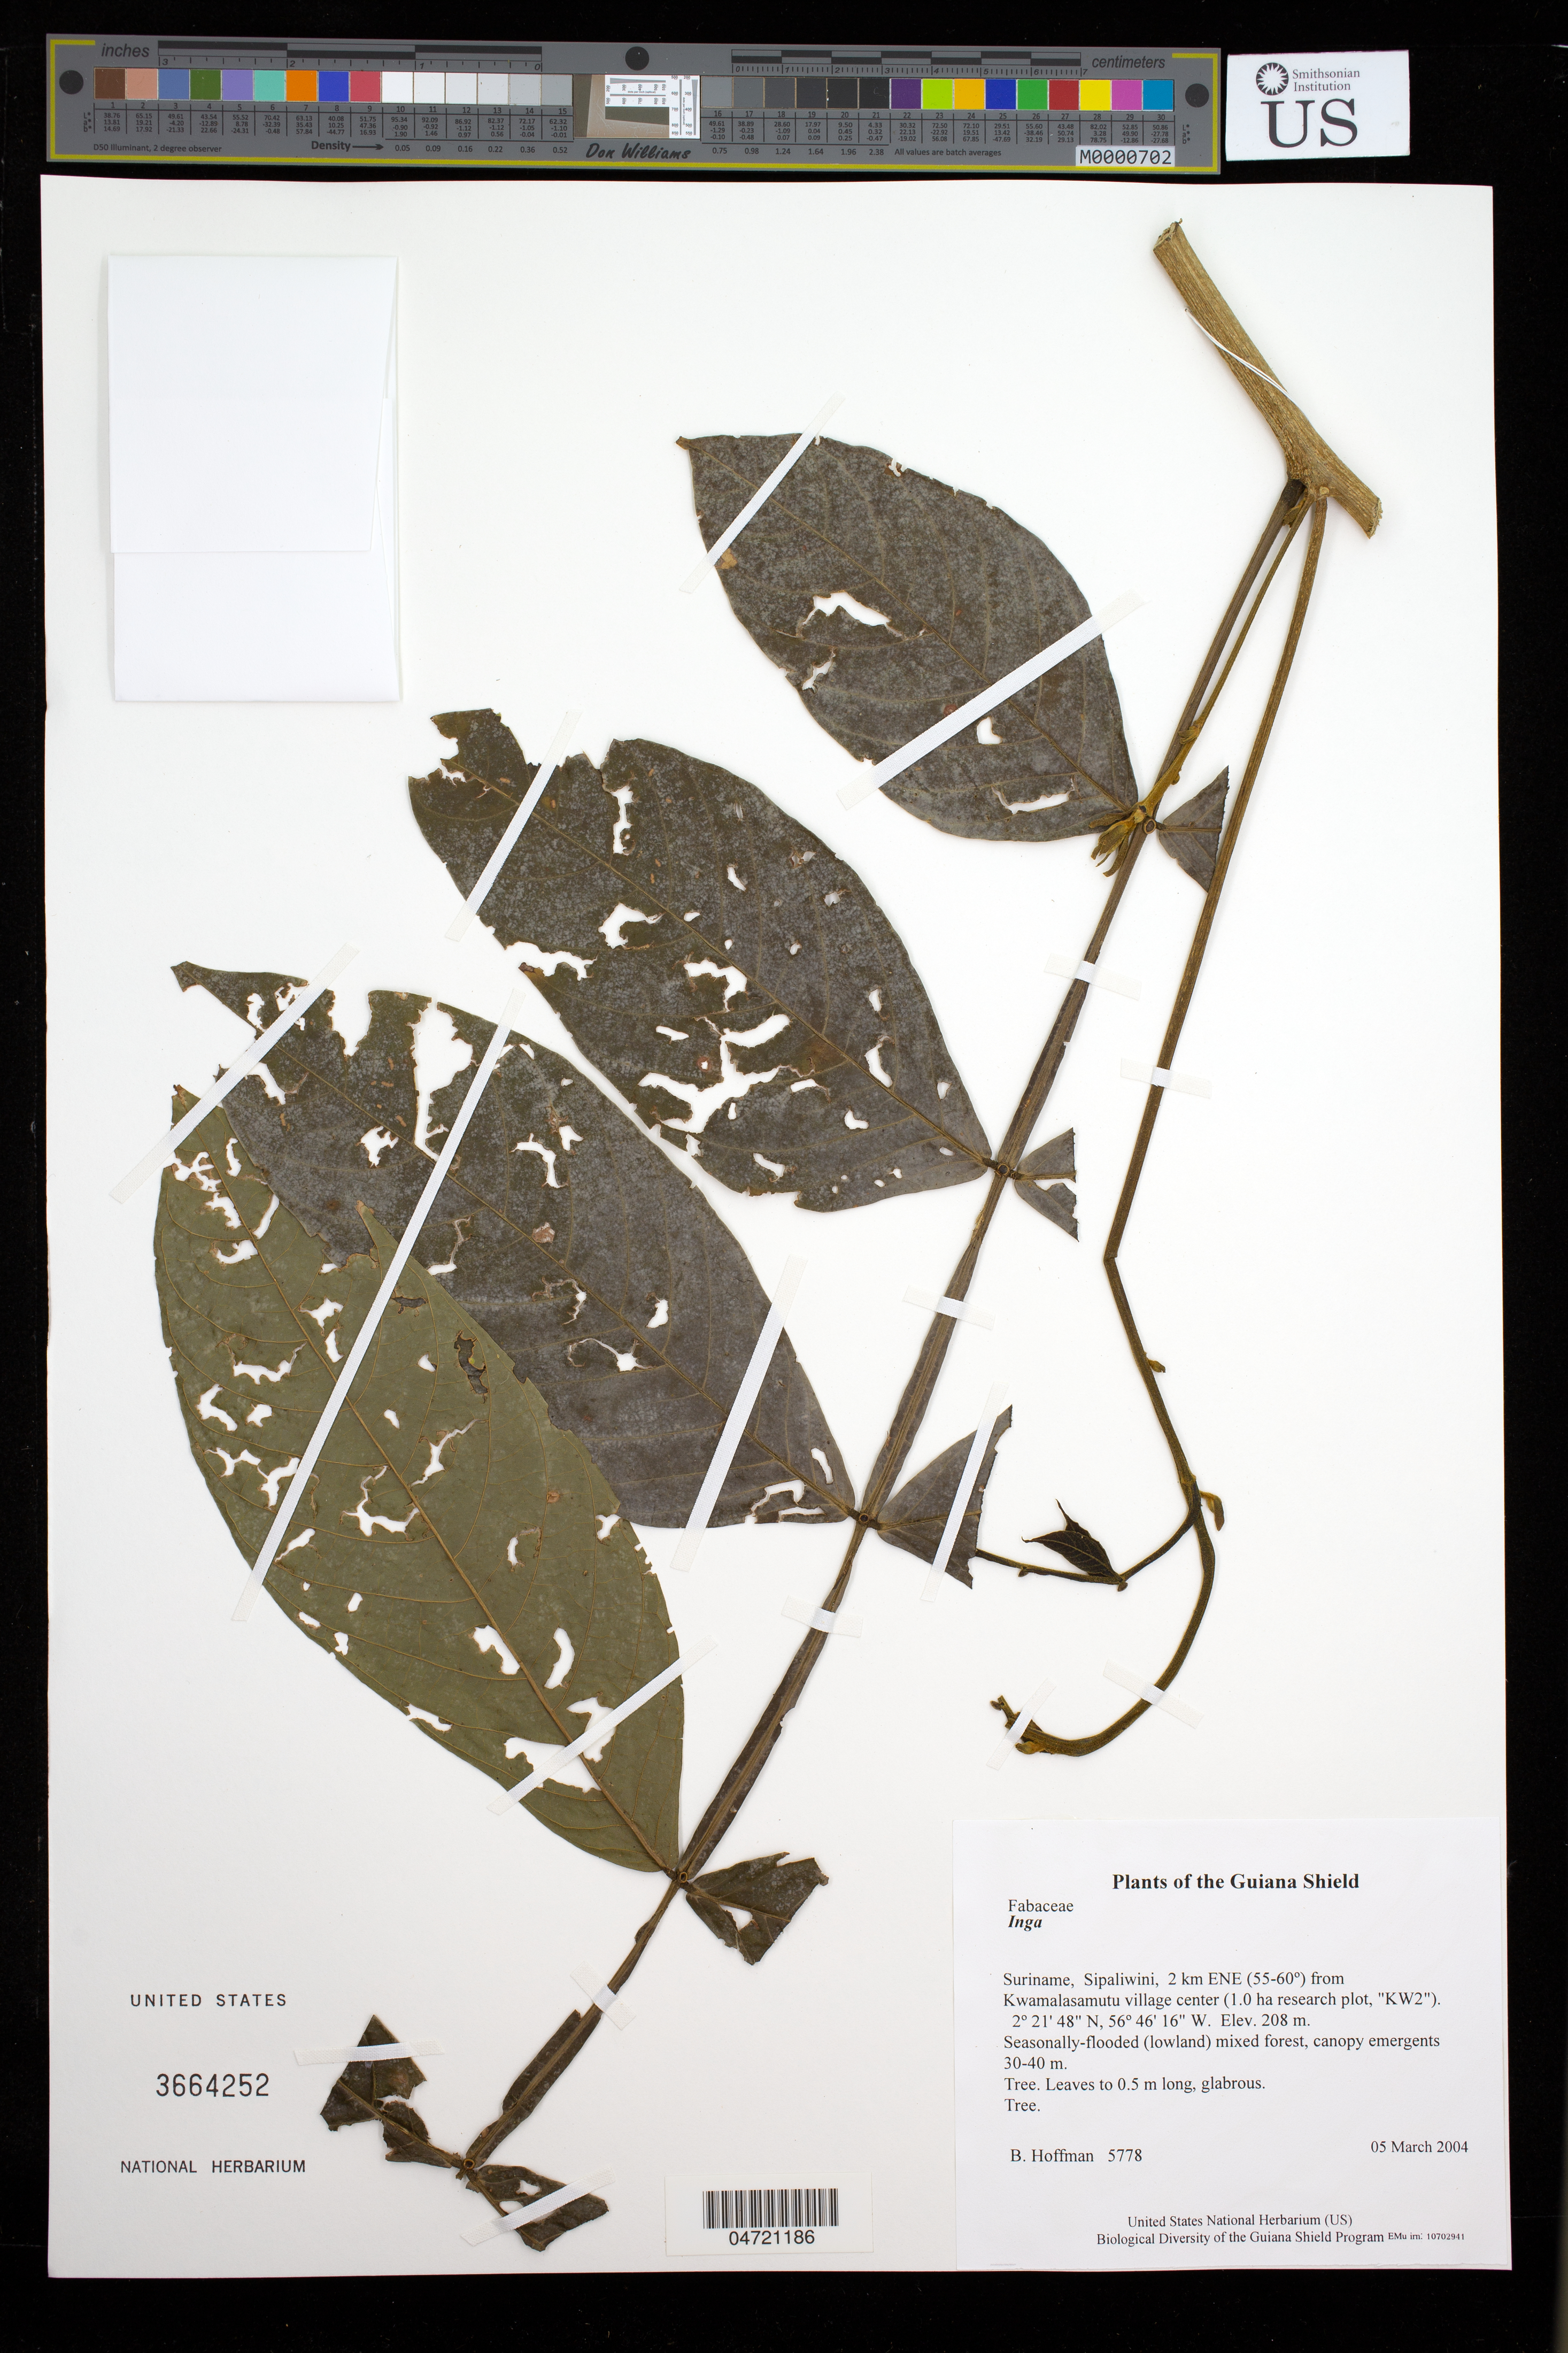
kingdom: Plantae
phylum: Tracheophyta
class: Magnoliopsida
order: Fabales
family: Fabaceae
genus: Inga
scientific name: Inga sp.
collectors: B. Hoffman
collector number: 5778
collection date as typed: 05 March 2004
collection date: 2004-03-05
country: Suriname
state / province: Sipaliwini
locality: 2 km ENE (55-60º) from Kwamalasamutu village center (1.0 ha research plot, "KW2")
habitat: Seasonally-flooded (lowland) mixed forest, canopy emergents 30-40 m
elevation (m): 208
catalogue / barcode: US 3664252